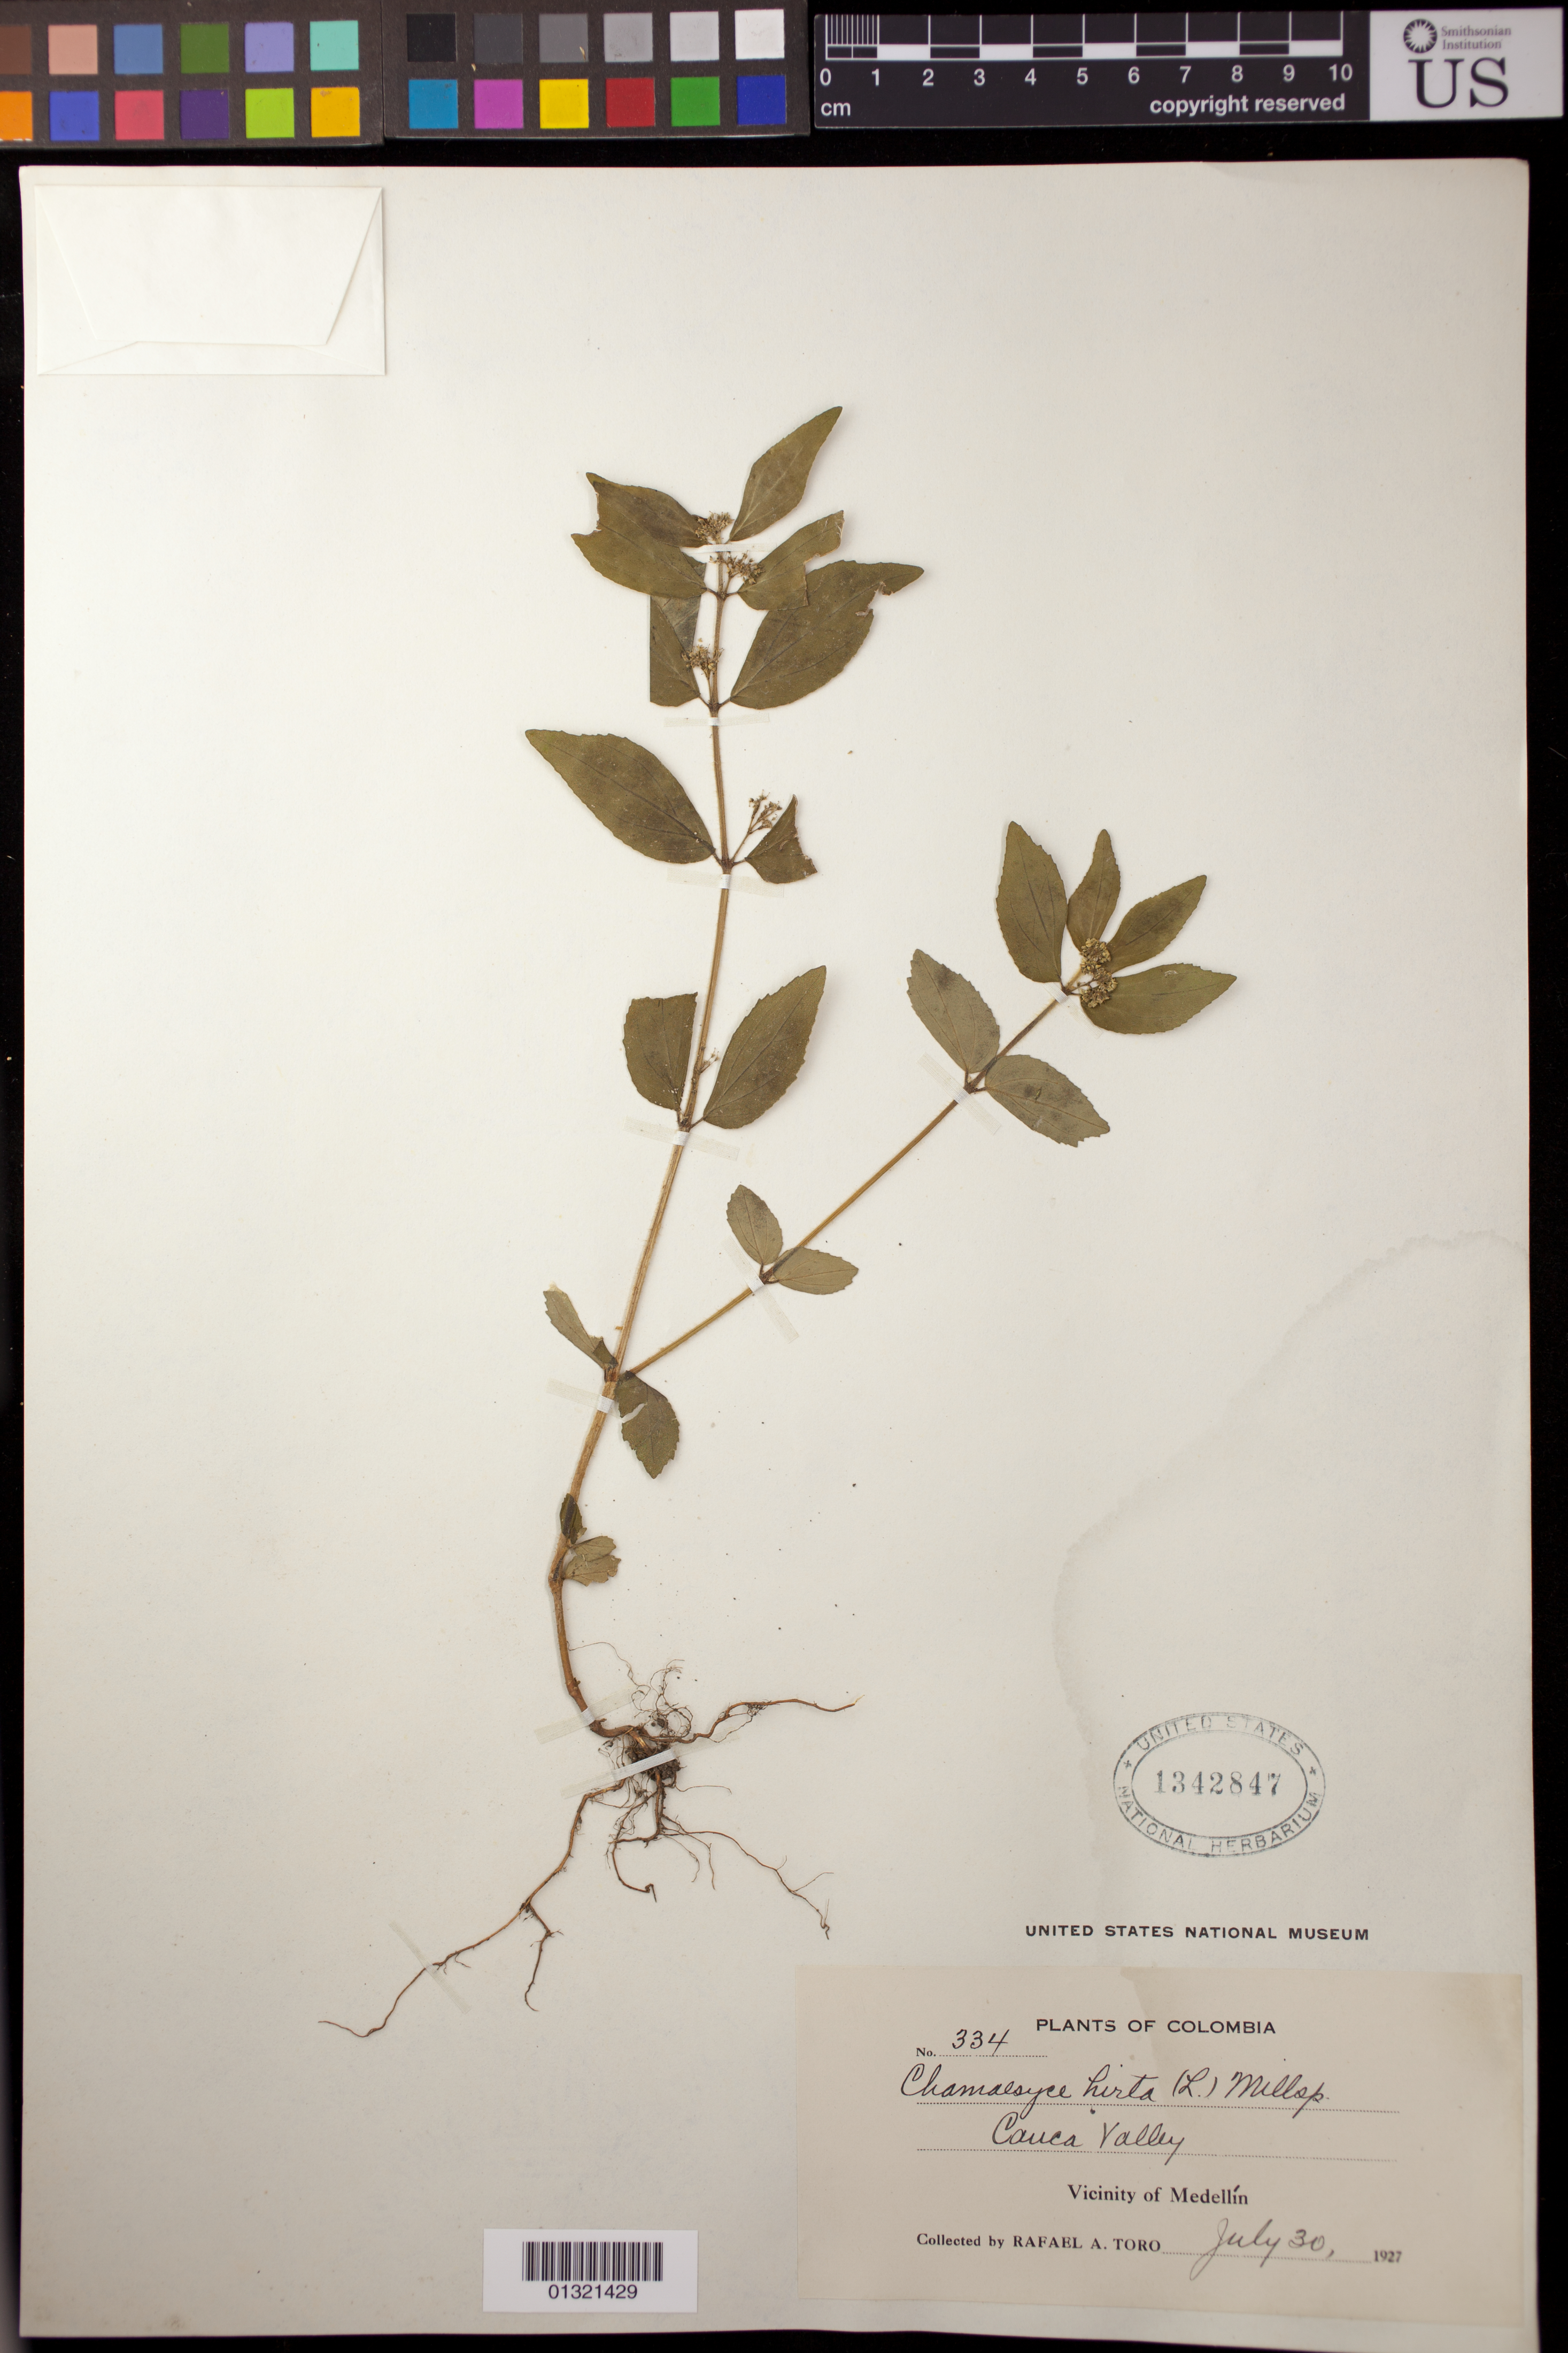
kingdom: Plantae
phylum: Tracheophyta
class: Magnoliopsida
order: Malpighiales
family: Euphorbiaceae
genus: Euphorbia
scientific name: Euphorbia hirta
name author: L.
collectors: R. A. Toro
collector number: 334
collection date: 1927-07-30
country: Colombia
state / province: Antioquia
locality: Cauca Valley, Vicinity of Medellín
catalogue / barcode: US 1342847